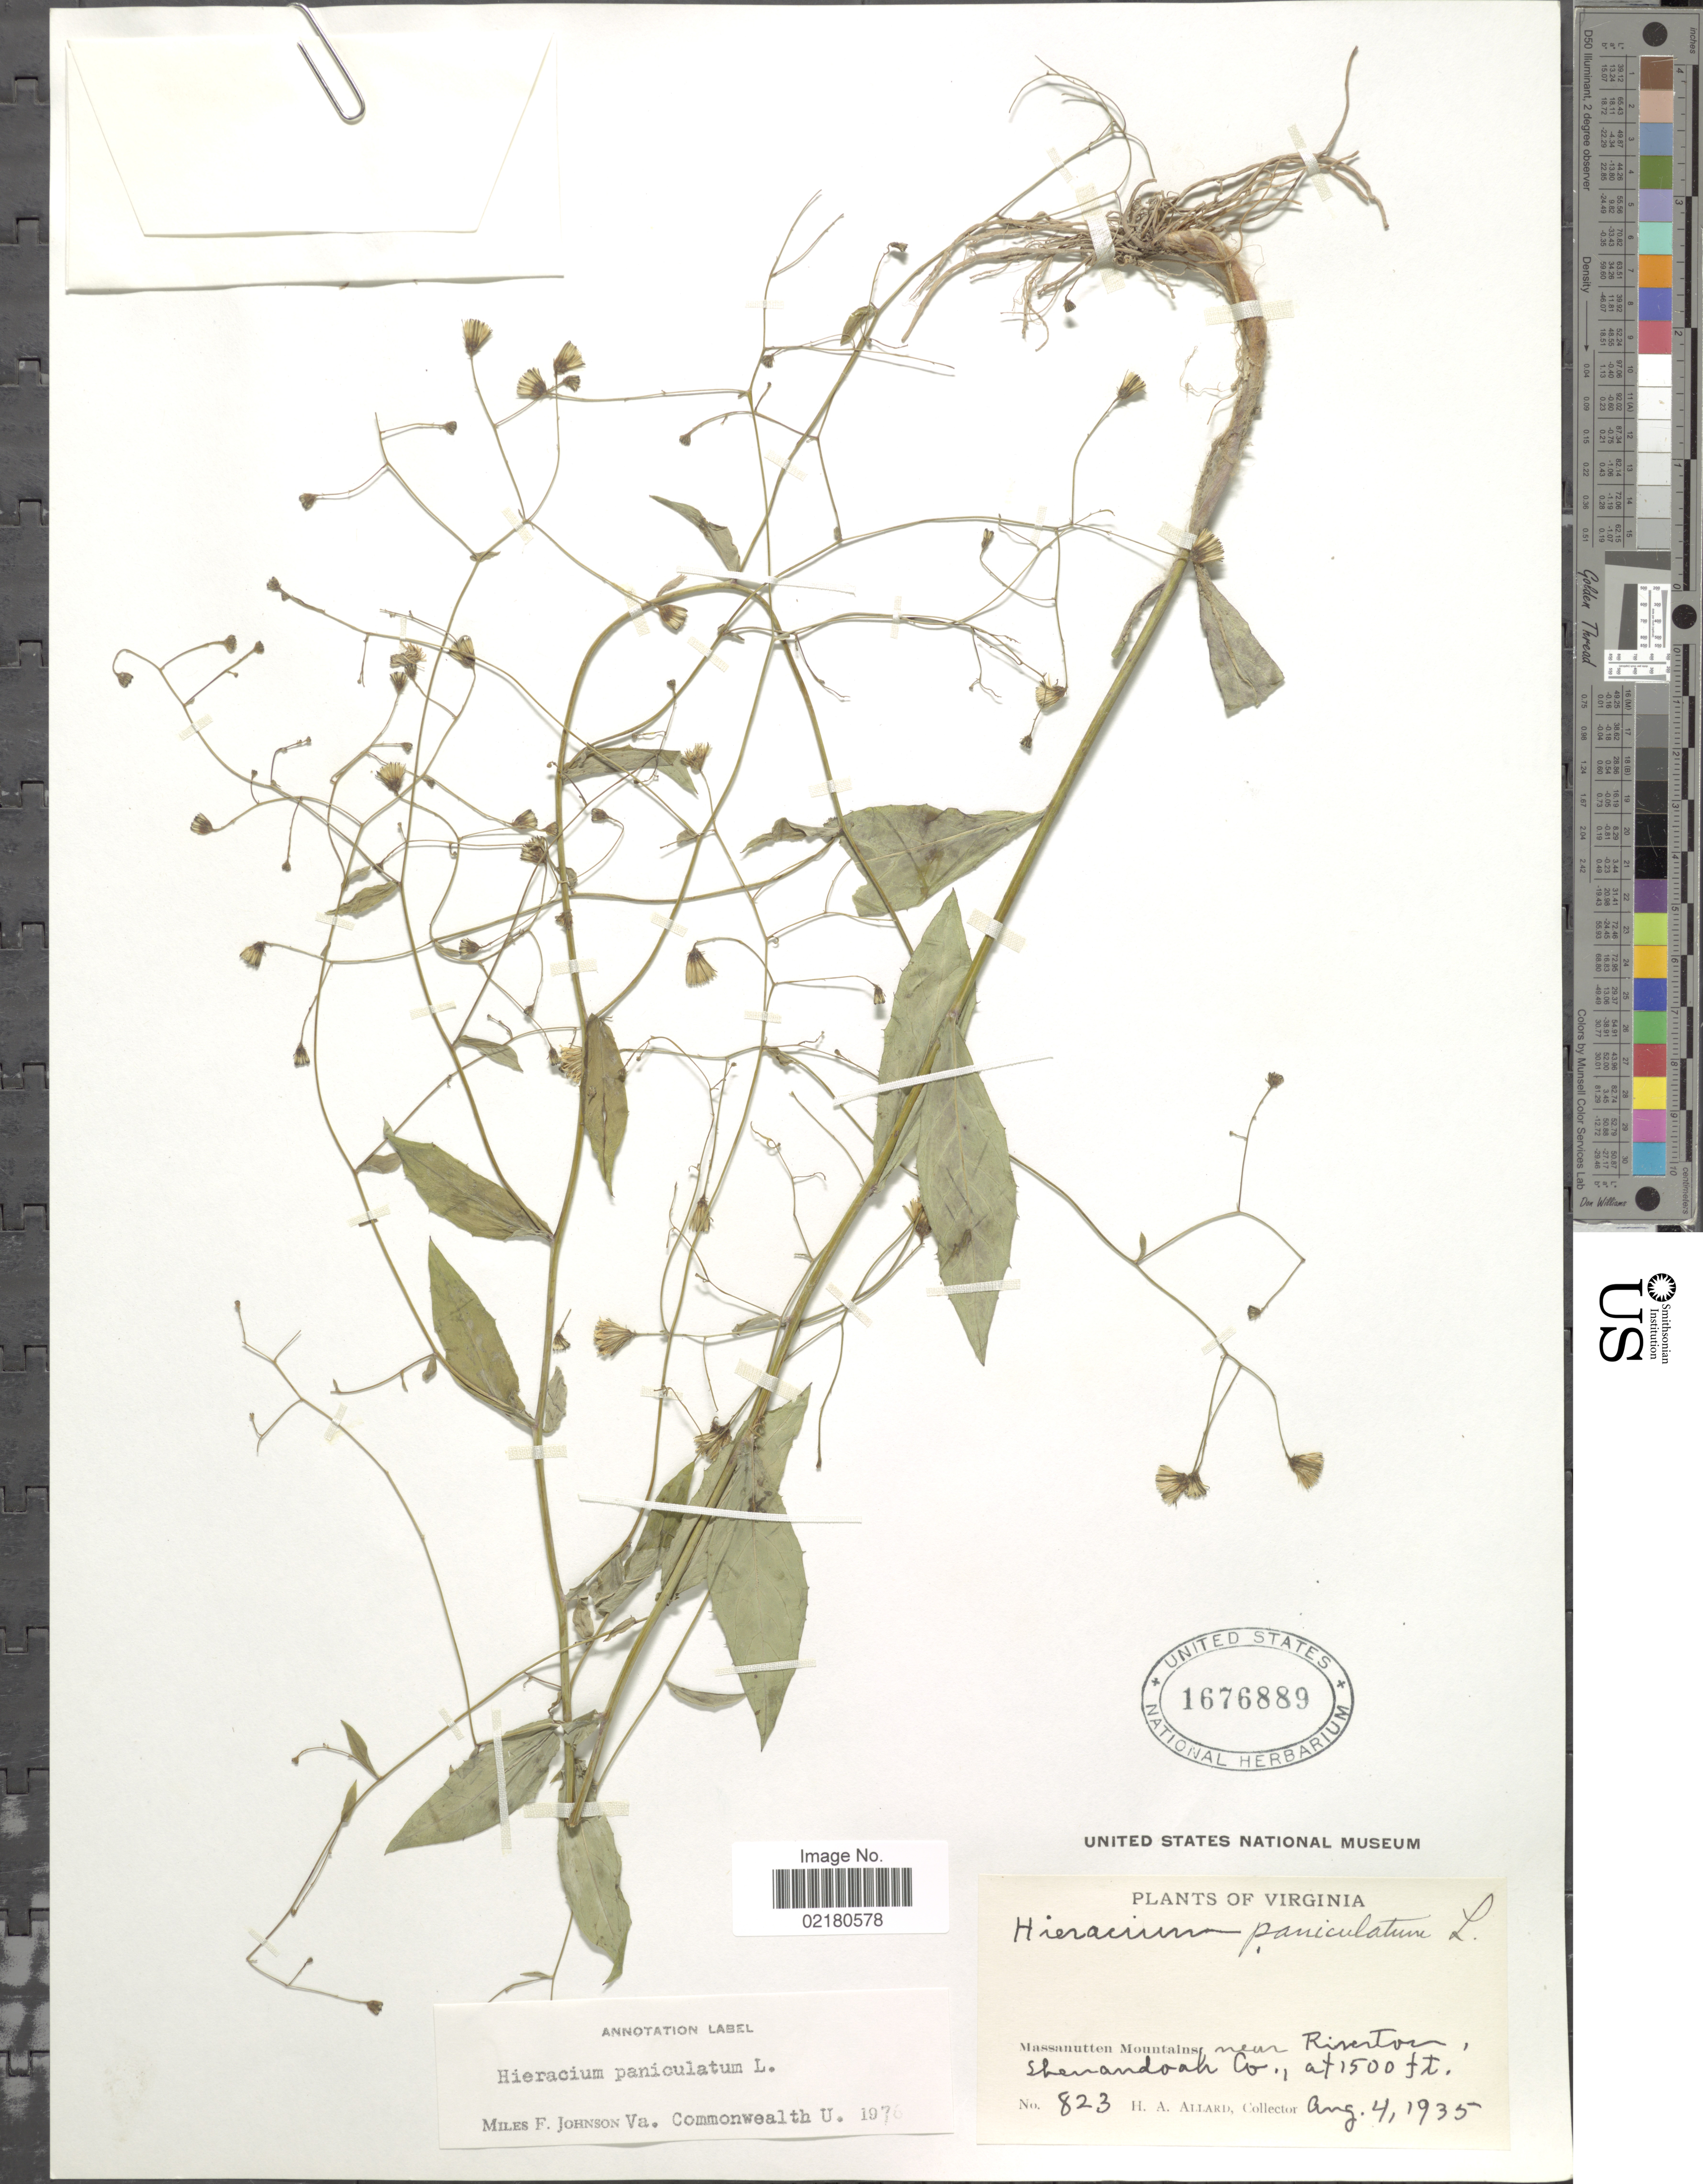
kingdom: Plantae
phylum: Tracheophyta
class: Magnoliopsida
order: Asterales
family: Asteraceae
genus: Hieracium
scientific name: Hieracium paniculatum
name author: L.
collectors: H. A. Allard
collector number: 823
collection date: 1935-08-04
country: United States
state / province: Virginia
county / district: Shenandoah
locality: Massanutten Mountains near Riverton Shenandoah Co.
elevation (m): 457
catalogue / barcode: US 1676889